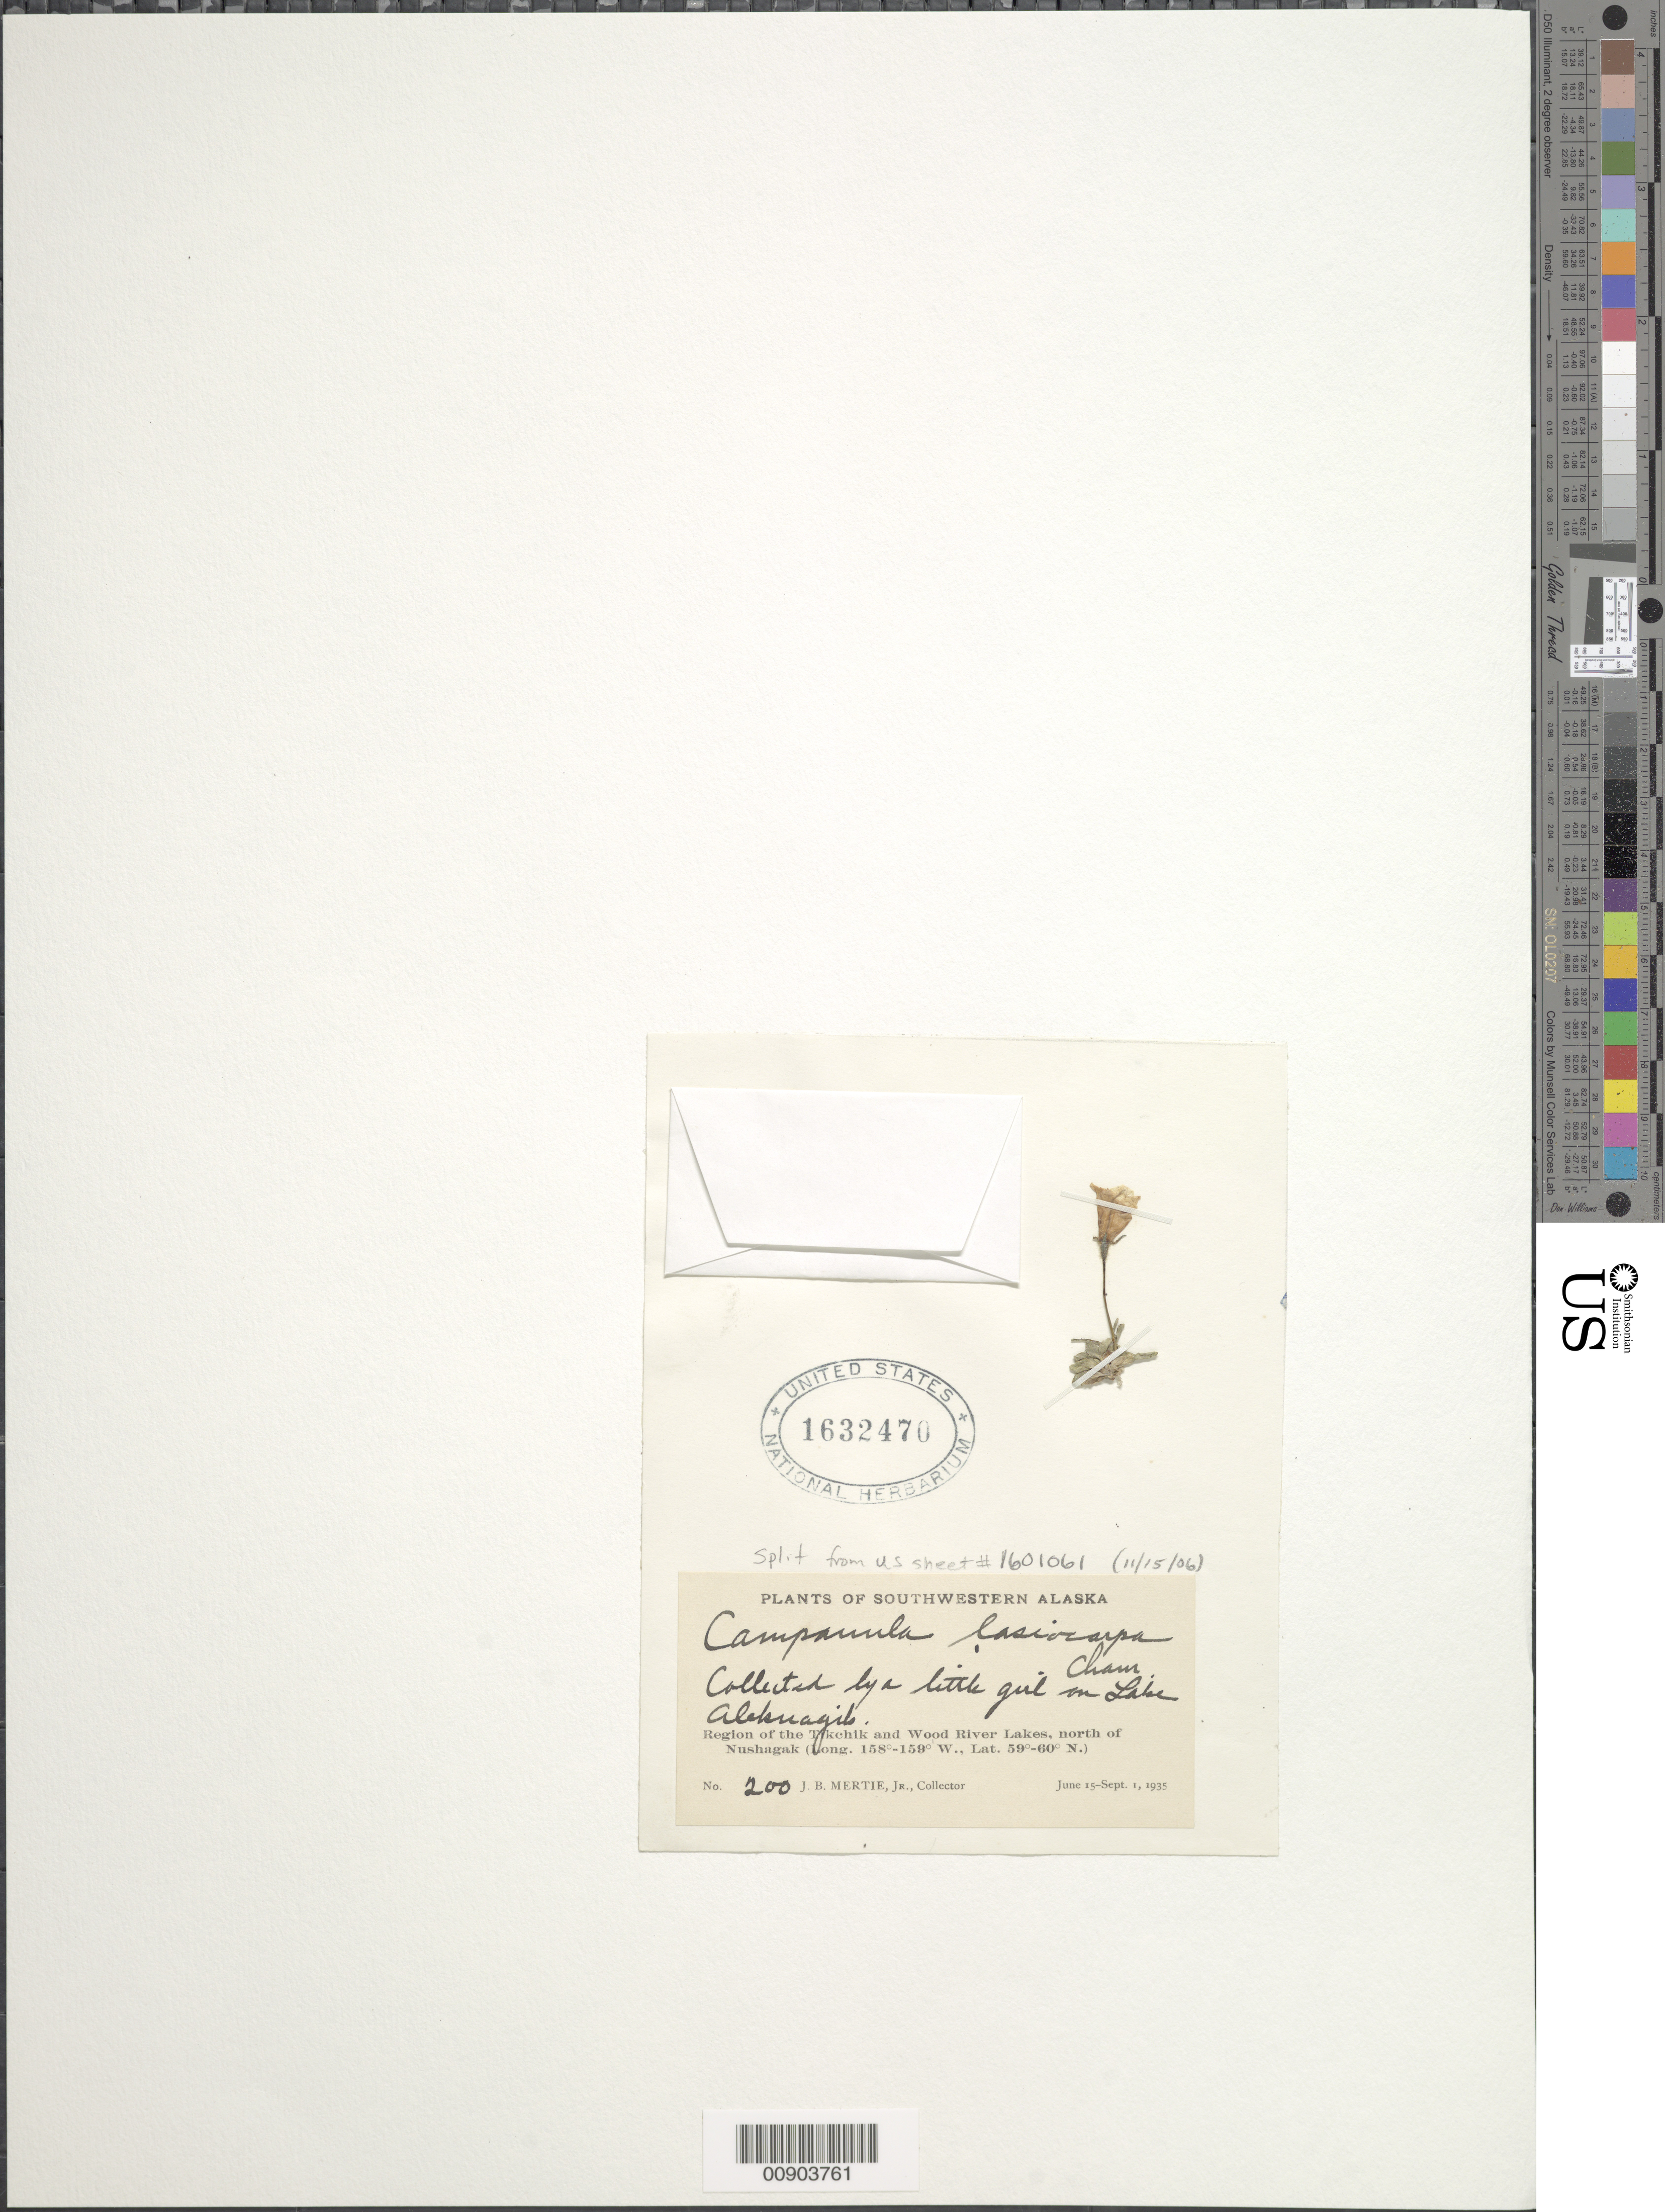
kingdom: Plantae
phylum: Tracheophyta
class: Magnoliopsida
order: Asterales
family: Campanulaceae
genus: Campanula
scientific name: Campanula lasiocarpa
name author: Cham.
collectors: J. Mertie Jr.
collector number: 200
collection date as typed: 15 Jun 1935 to 01 Sep 1935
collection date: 1935-06-15/1935-09-01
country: United States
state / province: Alaska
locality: Region of the Tikchik and Wood River Lakes, N of Nushagak. Lake Aleknagik.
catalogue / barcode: US 1632470